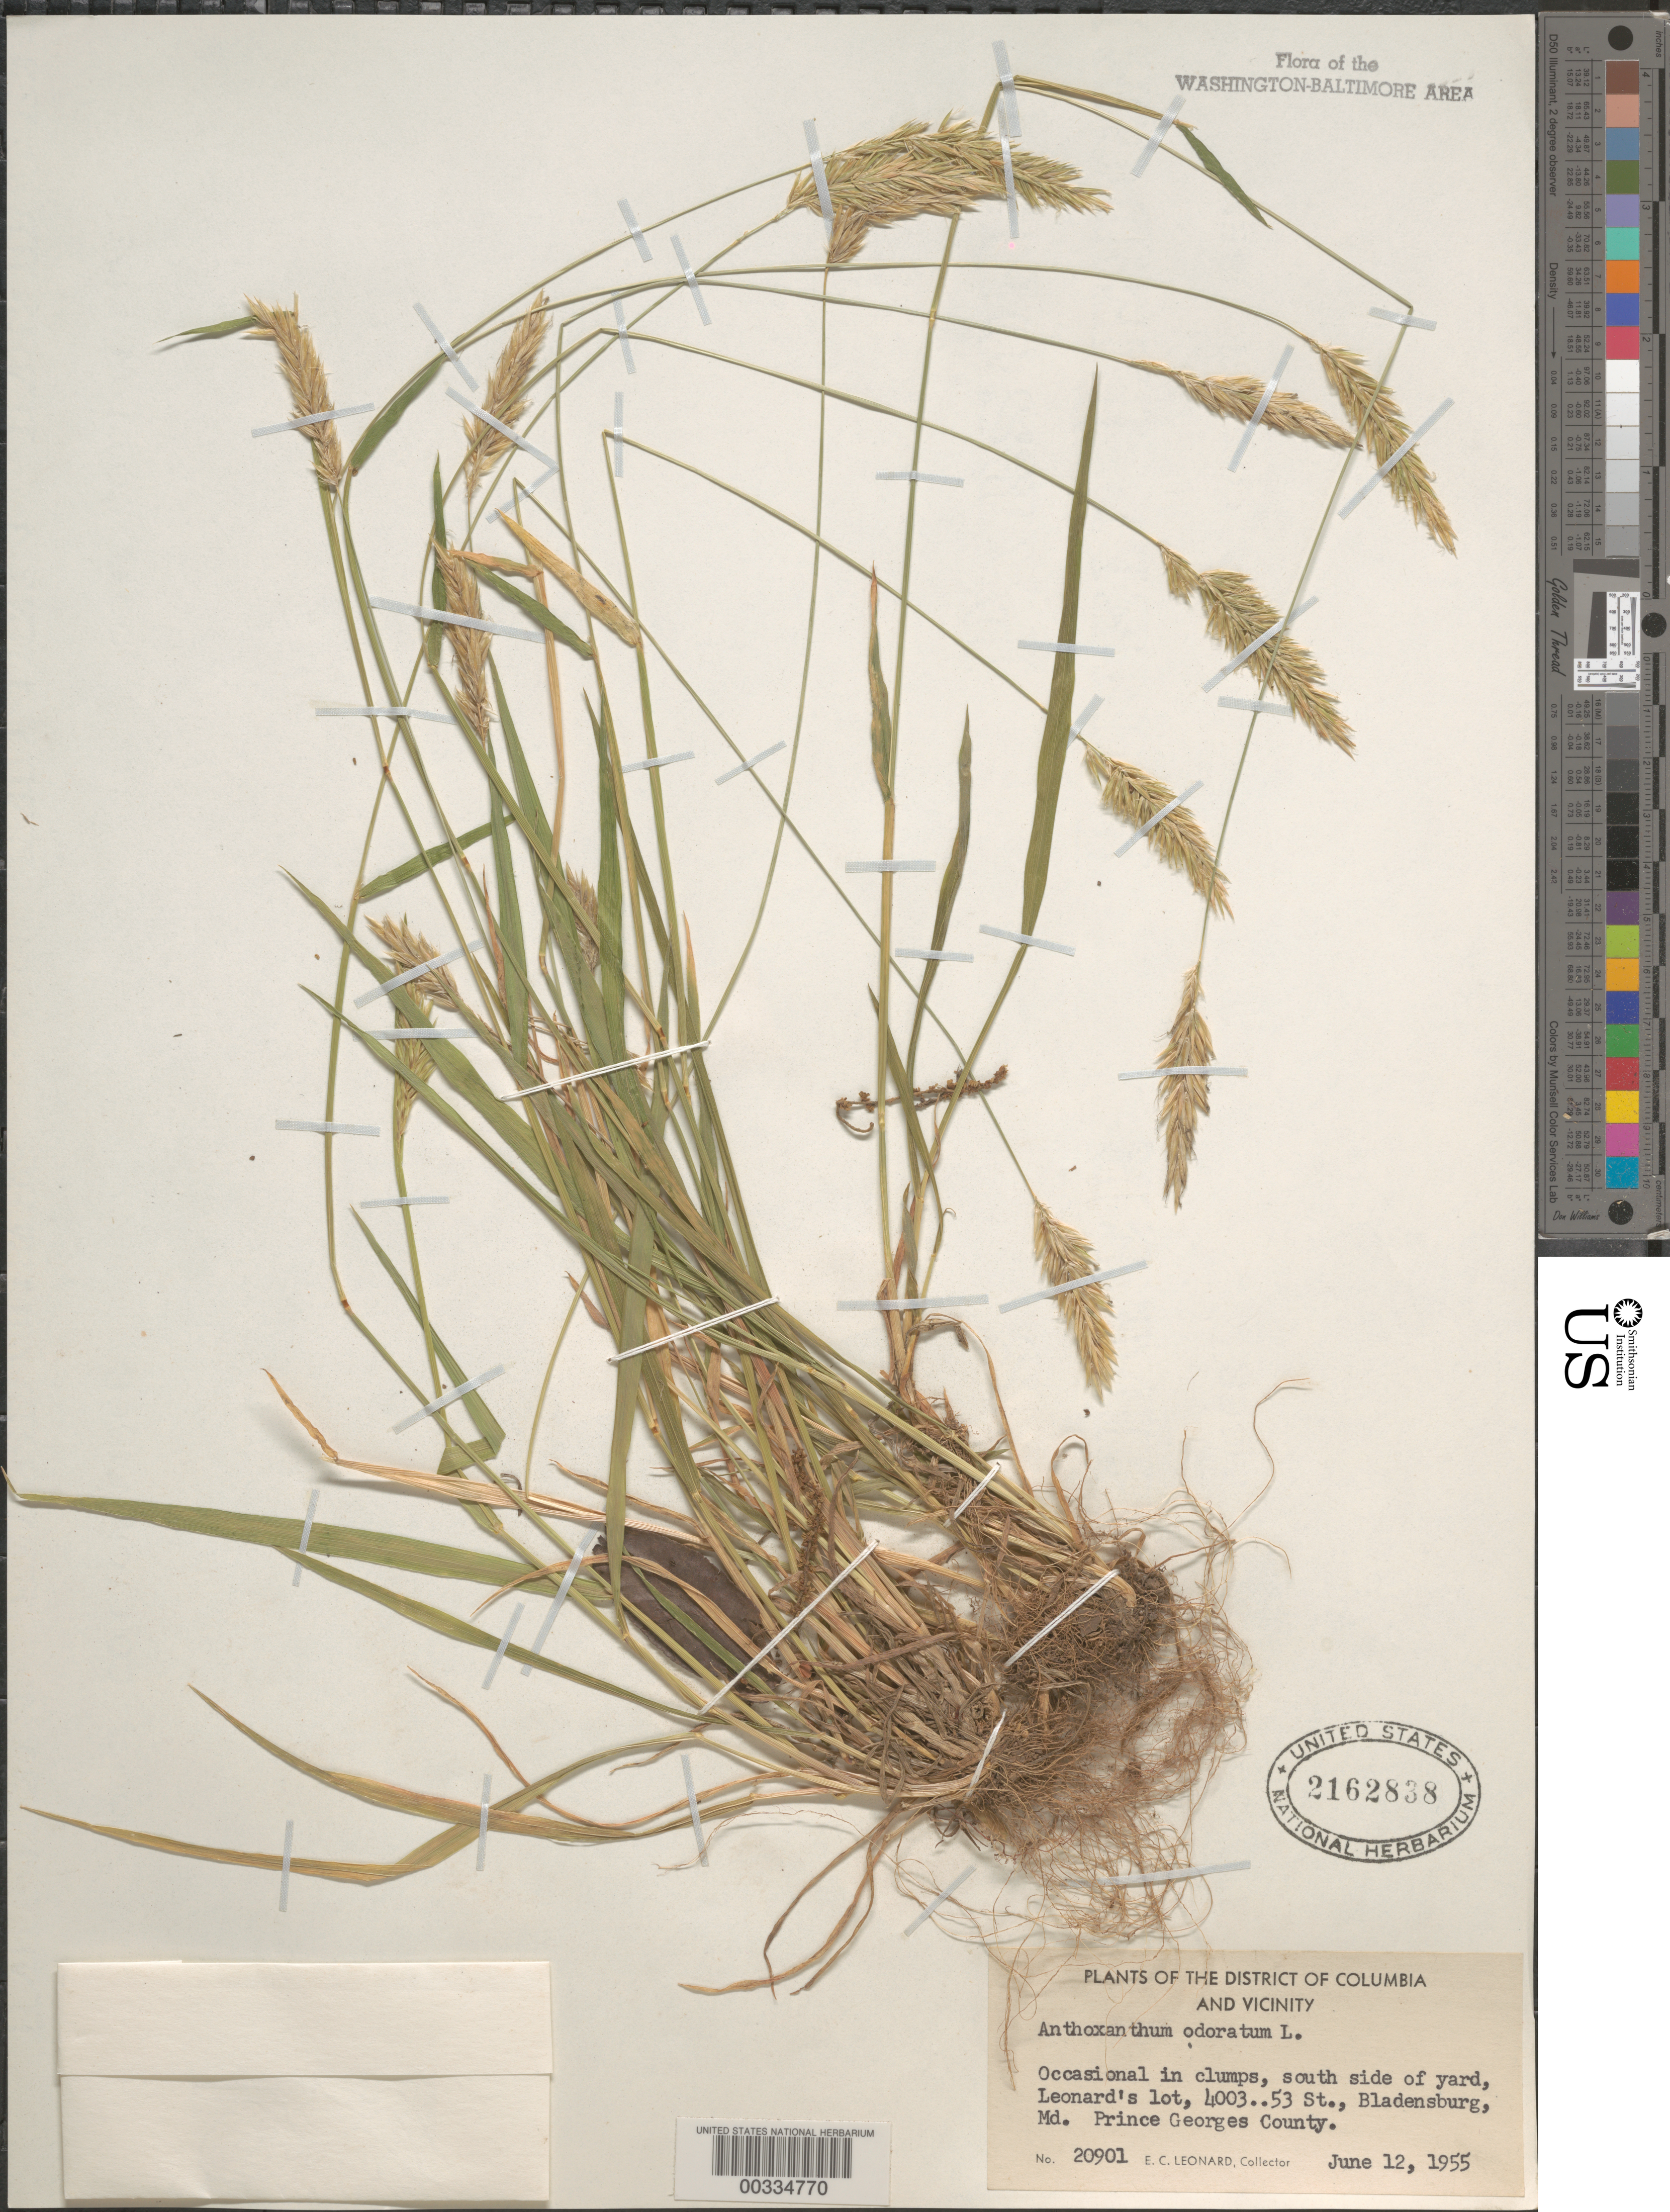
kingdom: Plantae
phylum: Tracheophyta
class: Liliopsida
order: Poales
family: Poaceae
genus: Anthoxanthum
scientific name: Anthoxanthum odoratum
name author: L.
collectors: E. C. Leonard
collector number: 20901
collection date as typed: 12 Jun 1955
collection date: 1955-06-12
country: United States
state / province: Maryland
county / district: Prince George's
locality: Bladensburg, 4003 53rd St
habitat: In yard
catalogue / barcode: US 2162838